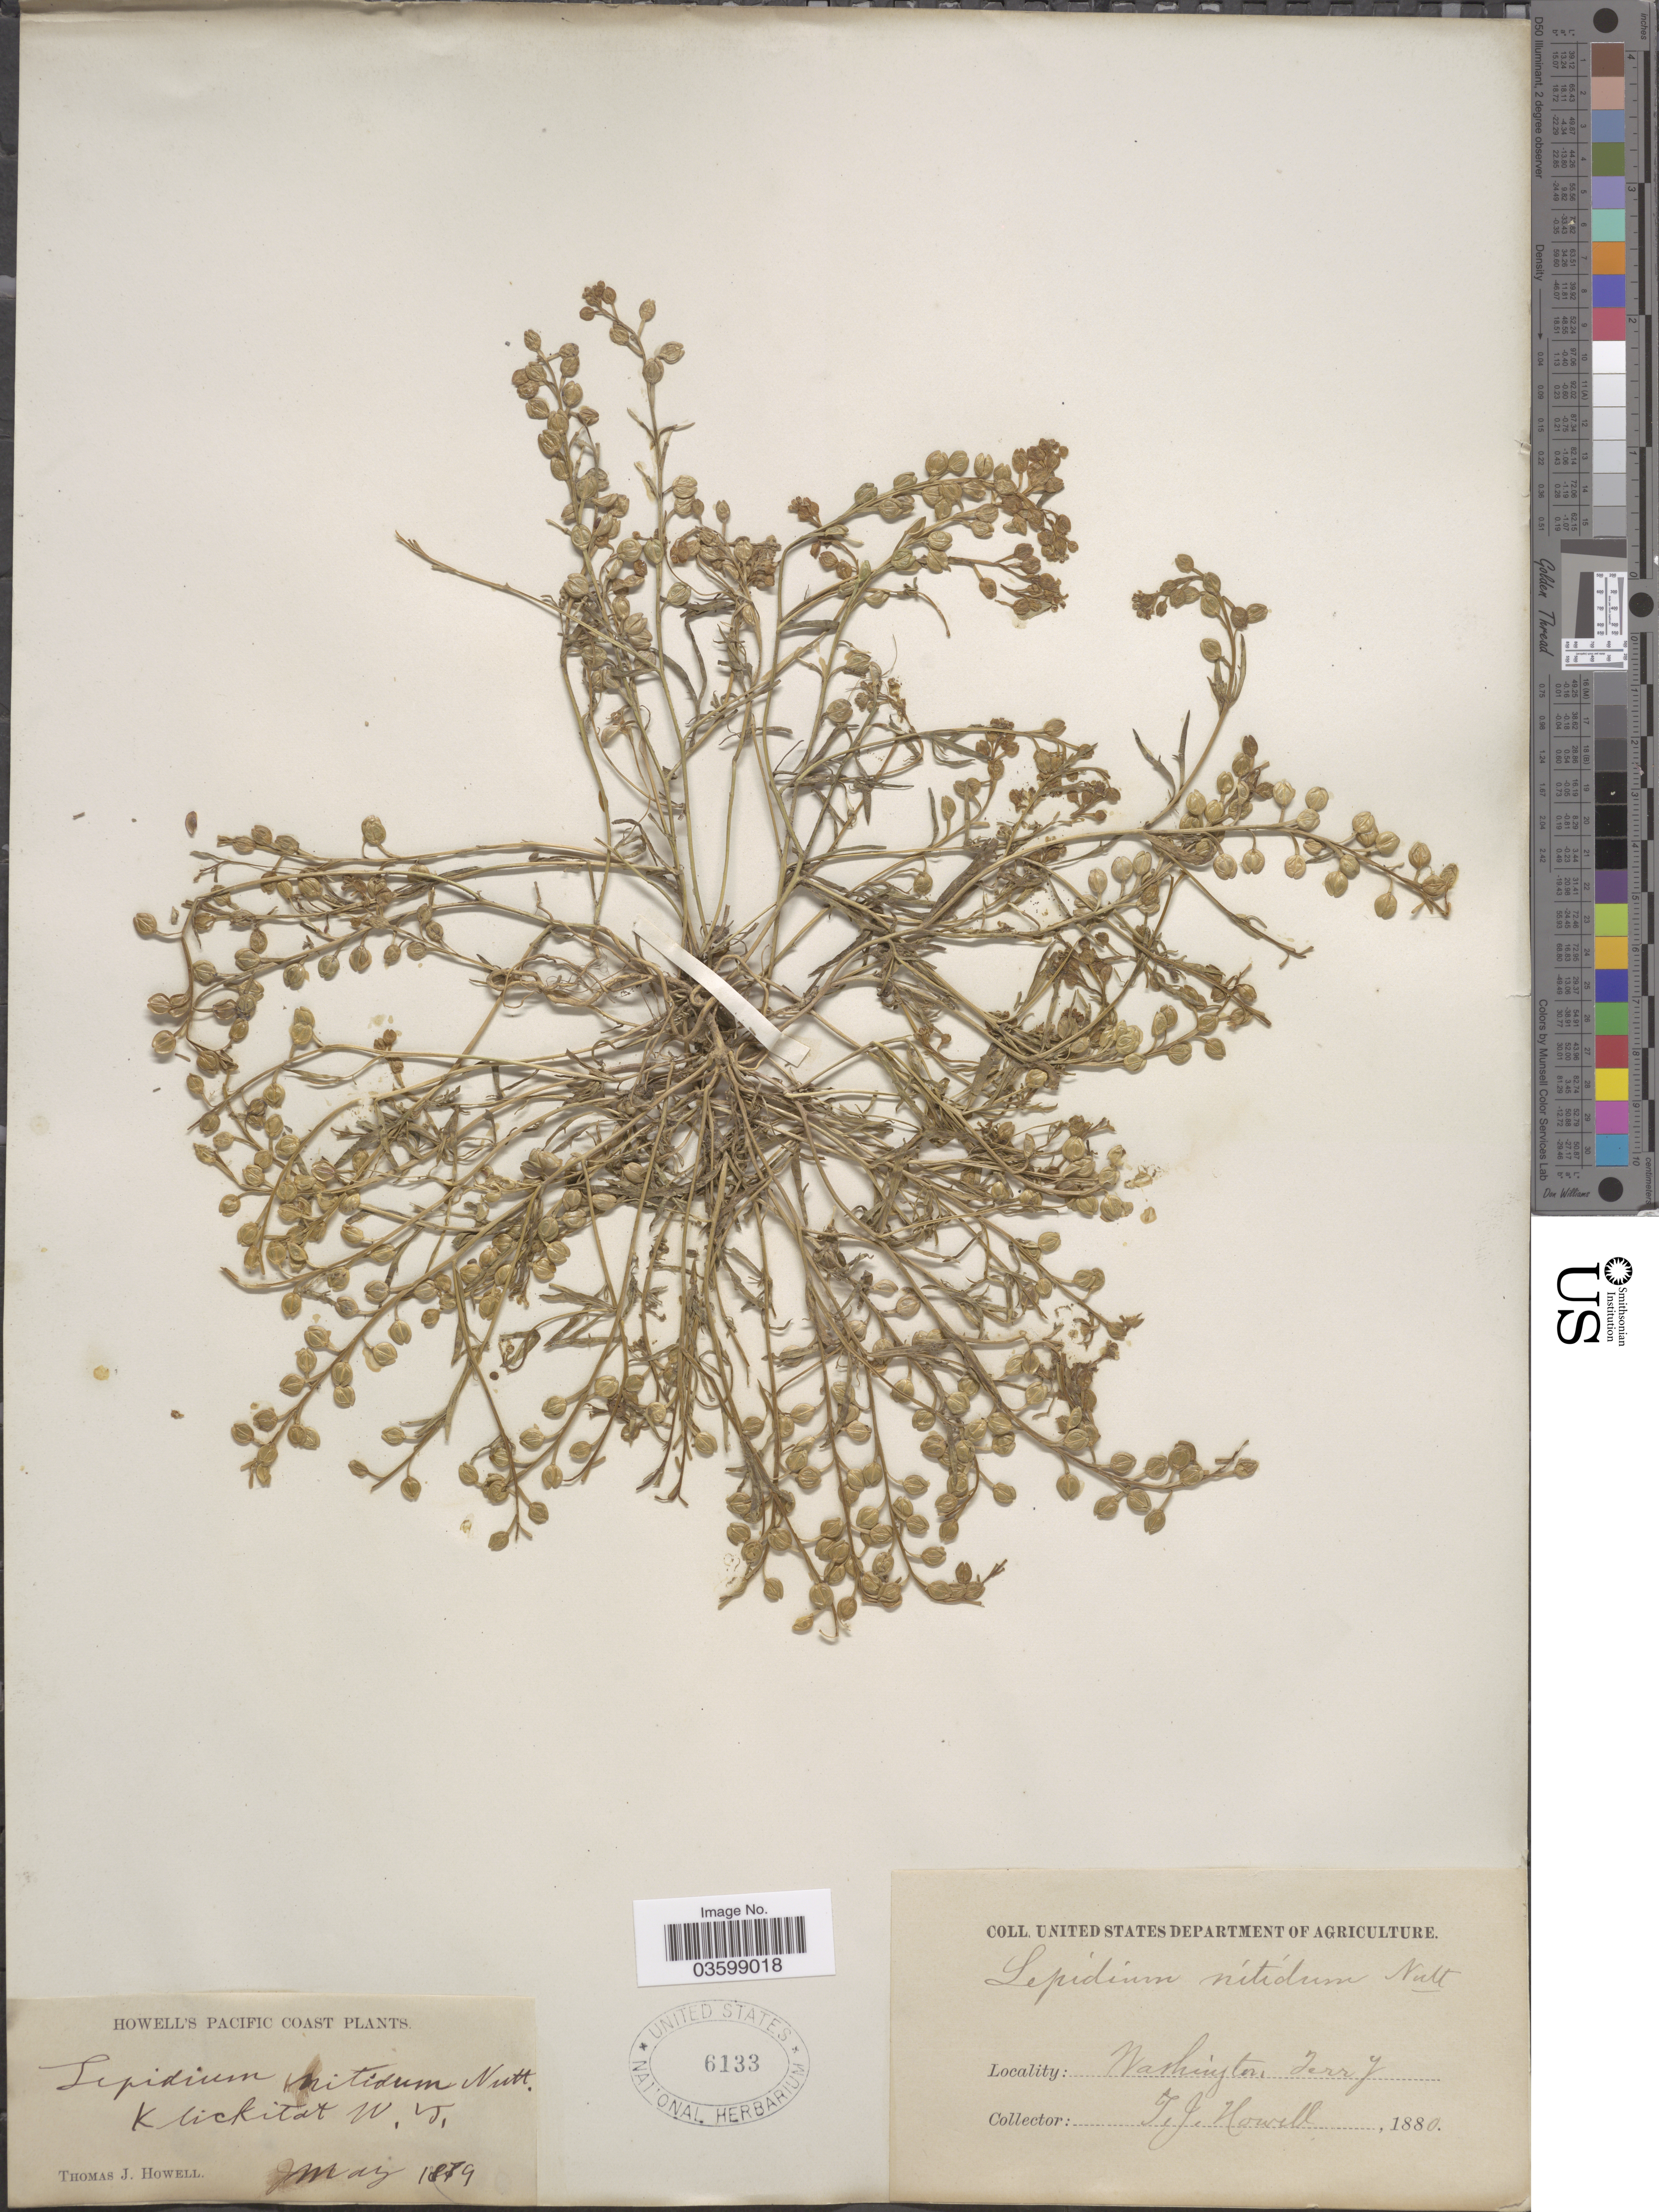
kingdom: Plantae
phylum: Tracheophyta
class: Magnoliopsida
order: Brassicales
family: Brassicaceae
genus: Lepidium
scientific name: Lepidium nitidum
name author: Nutt.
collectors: T. J. Howell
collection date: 1879-05/1880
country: United States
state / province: Washington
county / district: Klickitat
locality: Pacific Coast. Klickitat W. T. Washington Terry.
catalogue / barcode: US 6133